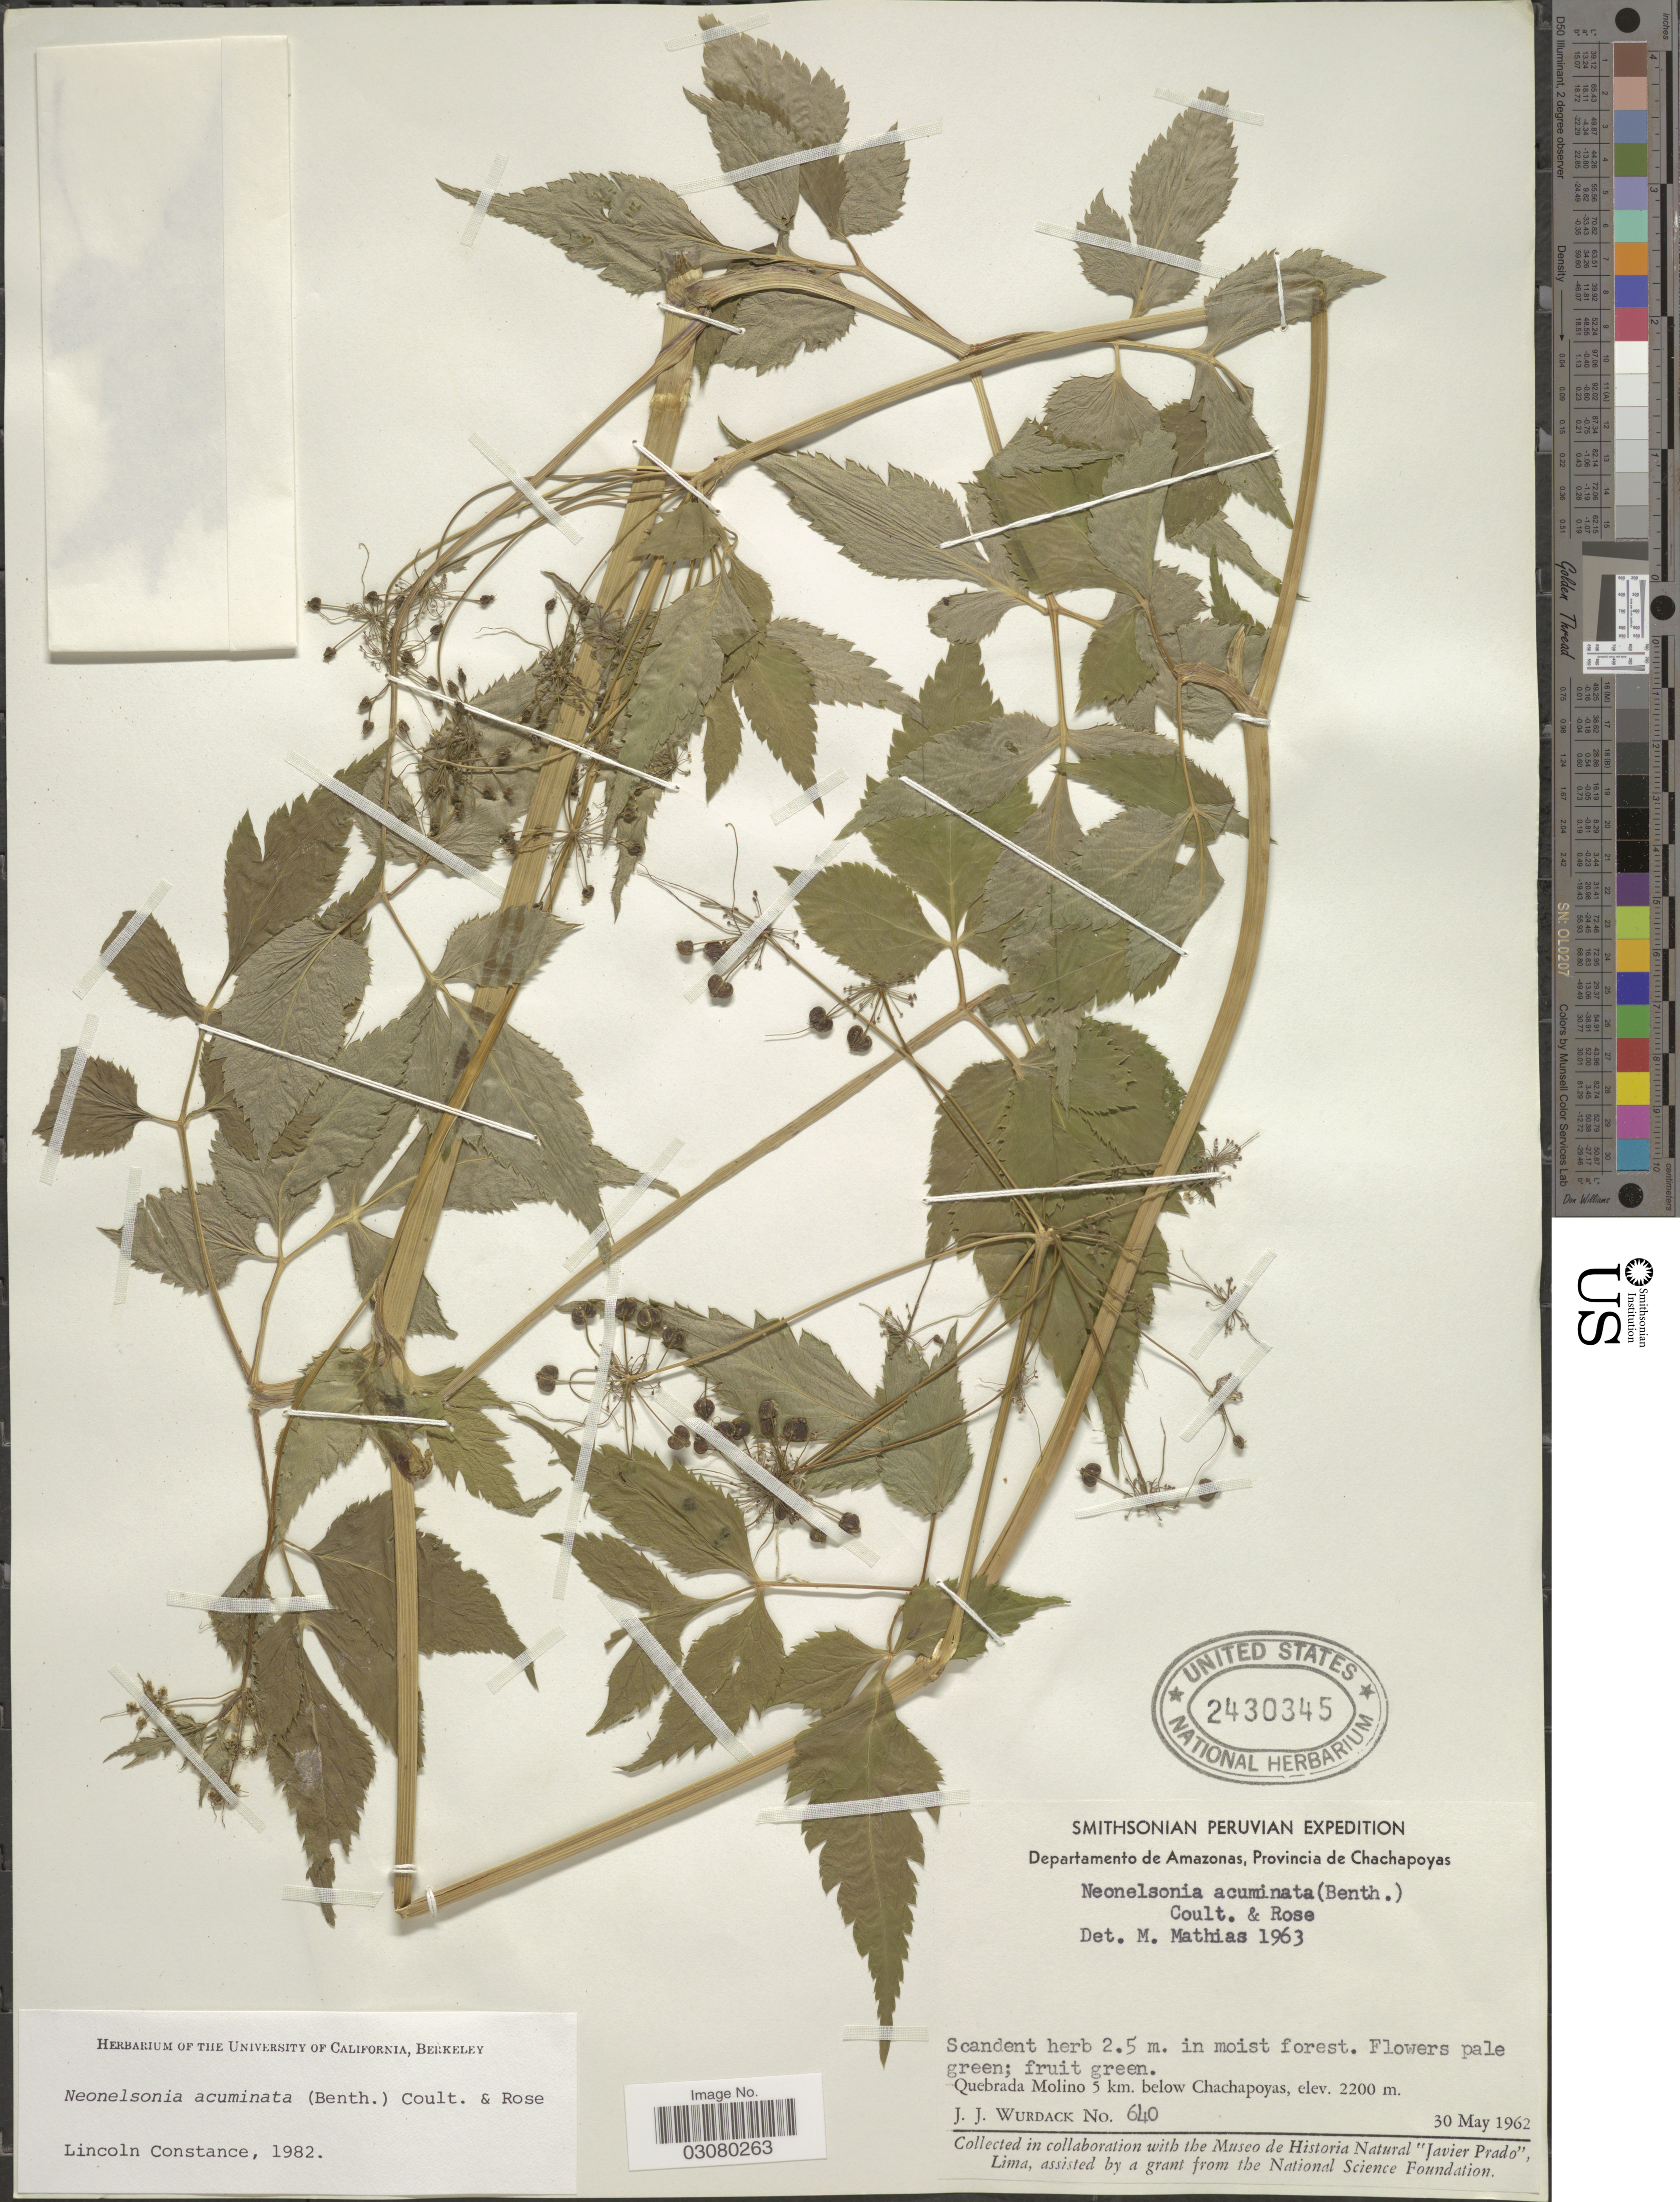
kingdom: Plantae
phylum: Tracheophyta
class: Magnoliopsida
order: Apiales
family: Apiaceae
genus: Neonelsonia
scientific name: Neonelsonia acuminata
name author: (Benth.) J.M. Coult. & Rose ex Drude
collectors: J. J. Wurdack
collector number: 640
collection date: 1962-05-30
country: Peru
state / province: Amazonas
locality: Departamento de Amazonas, Provincia de Chachapoyas. Quebrada Molino 5 km. below Chachapoyas.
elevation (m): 2200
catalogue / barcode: US 2430345